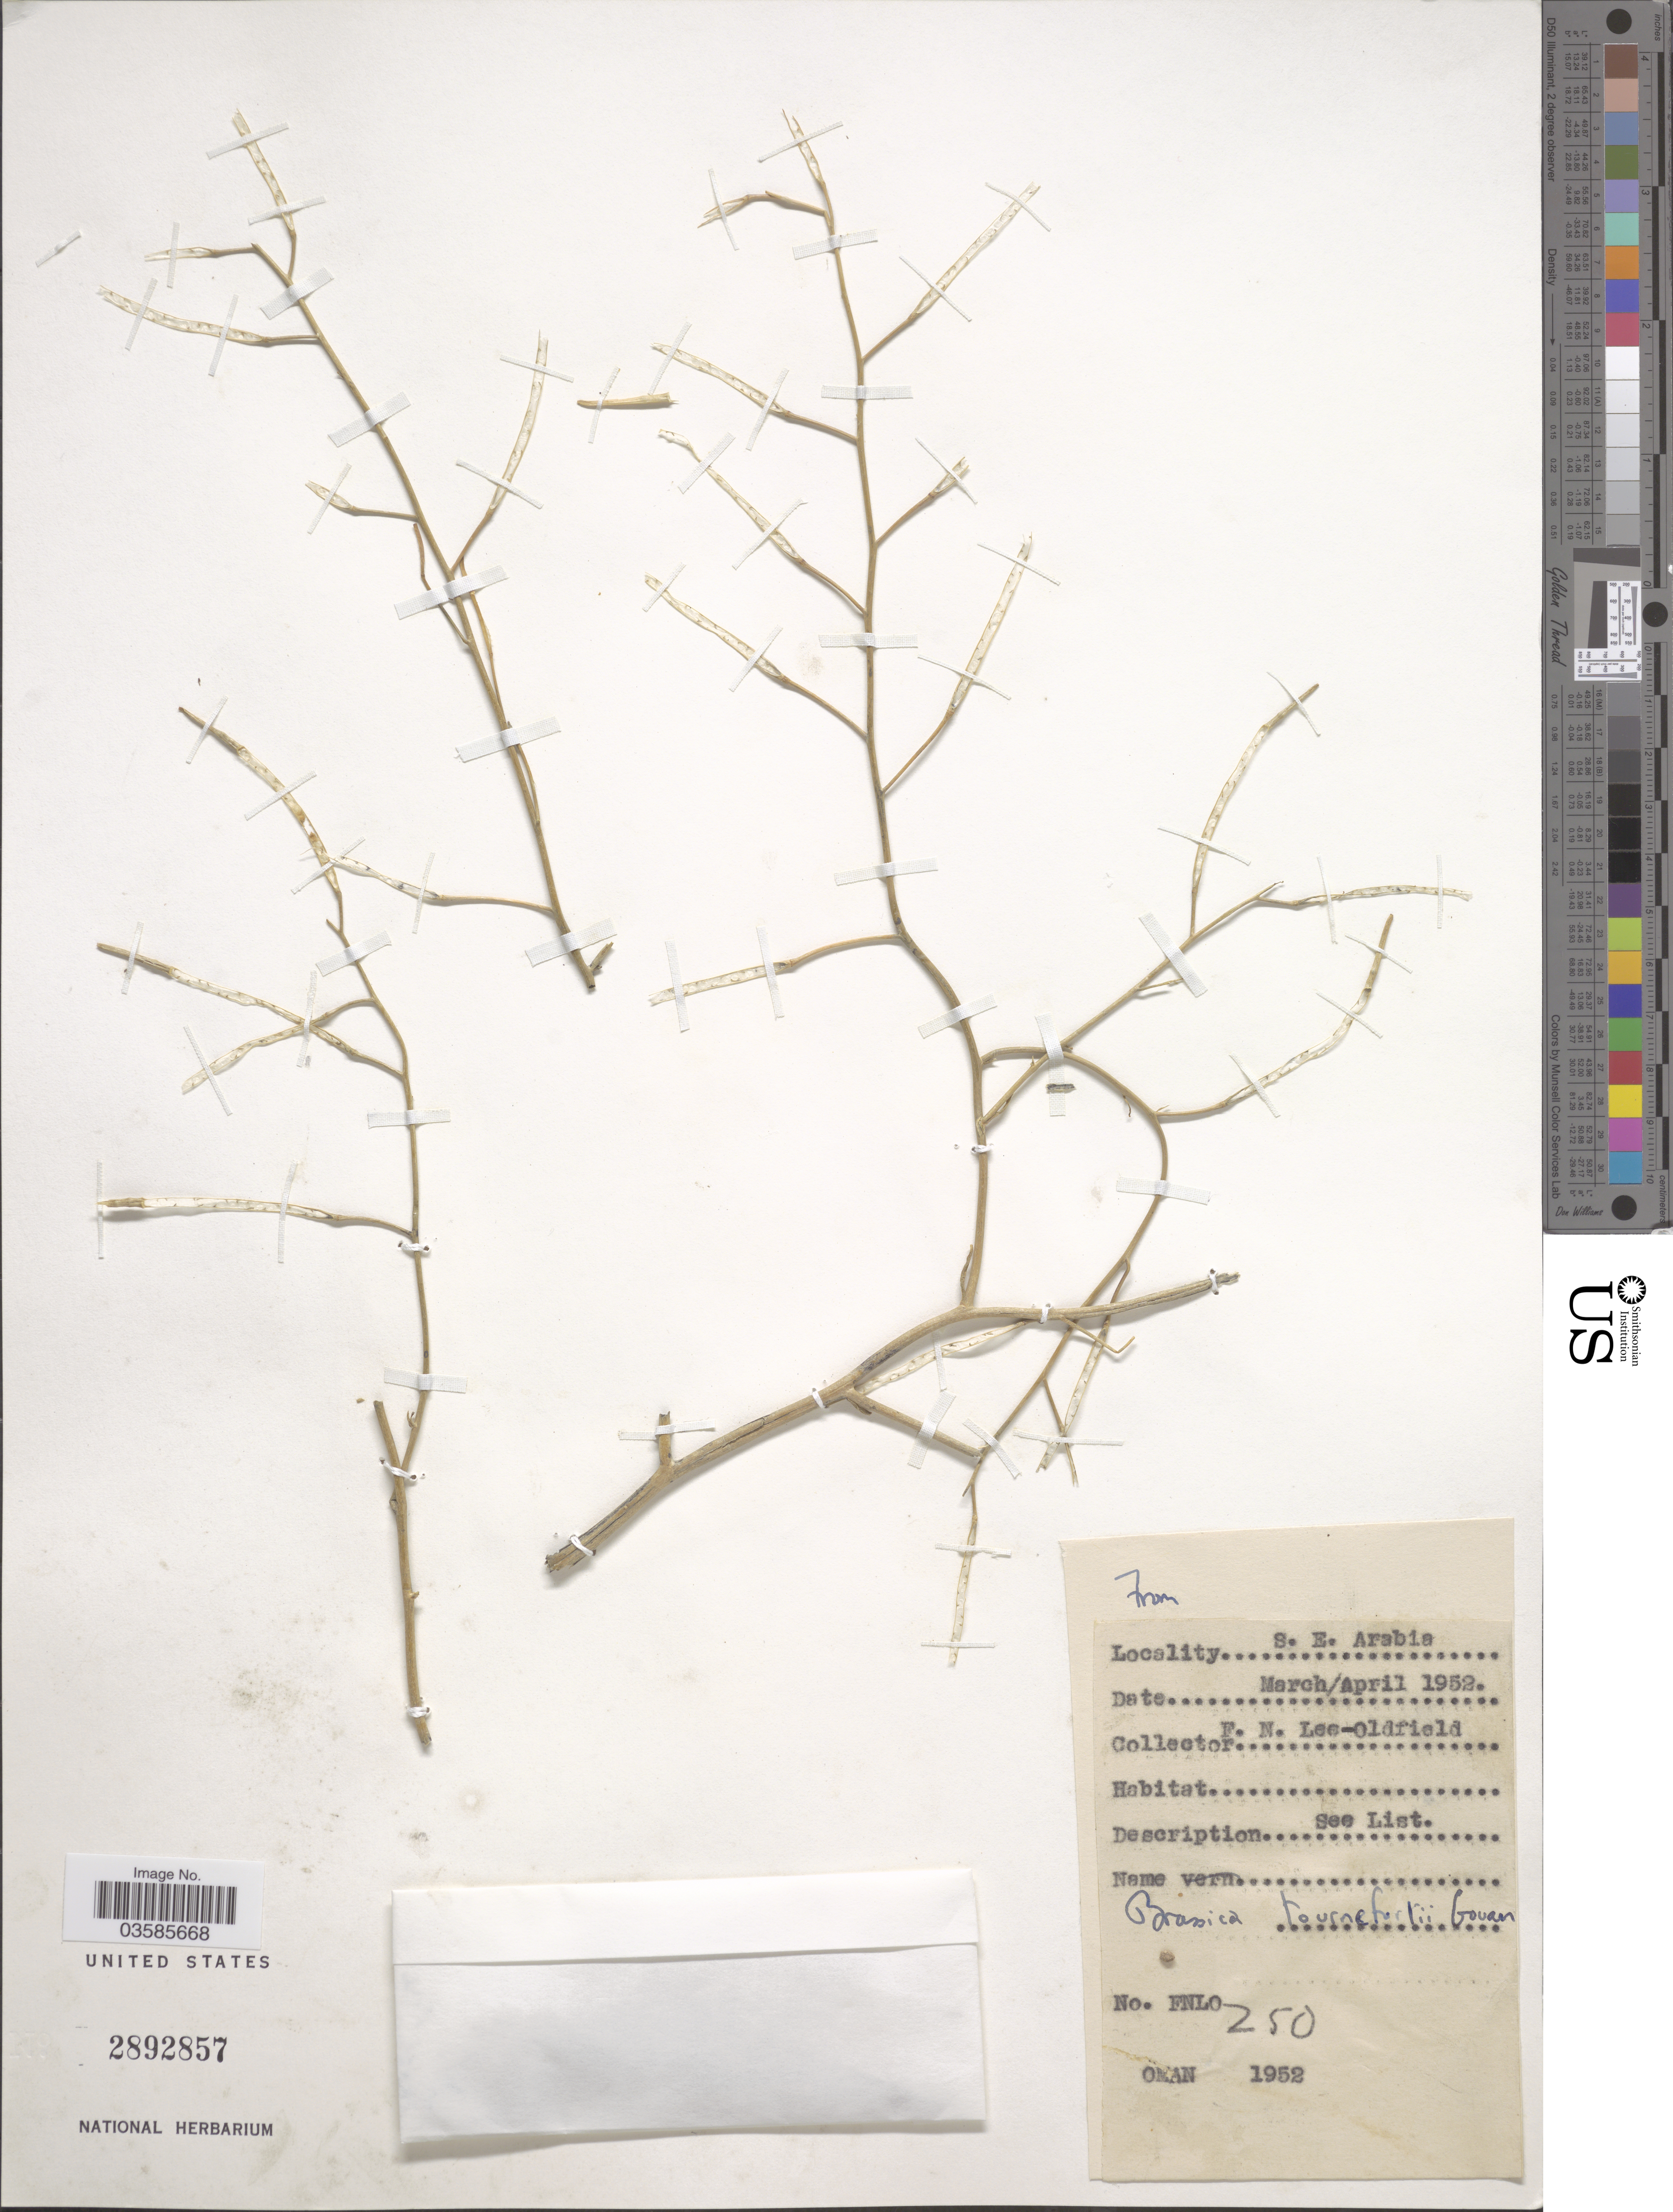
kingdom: Plantae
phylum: Tracheophyta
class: Magnoliopsida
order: Brassicales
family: Brassicaceae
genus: Brassica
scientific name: Brassica tournefortii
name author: Gouan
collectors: F. N. Lee-Oldfield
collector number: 250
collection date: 1952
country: Oman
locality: S. E. Arabia.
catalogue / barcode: US 2892857